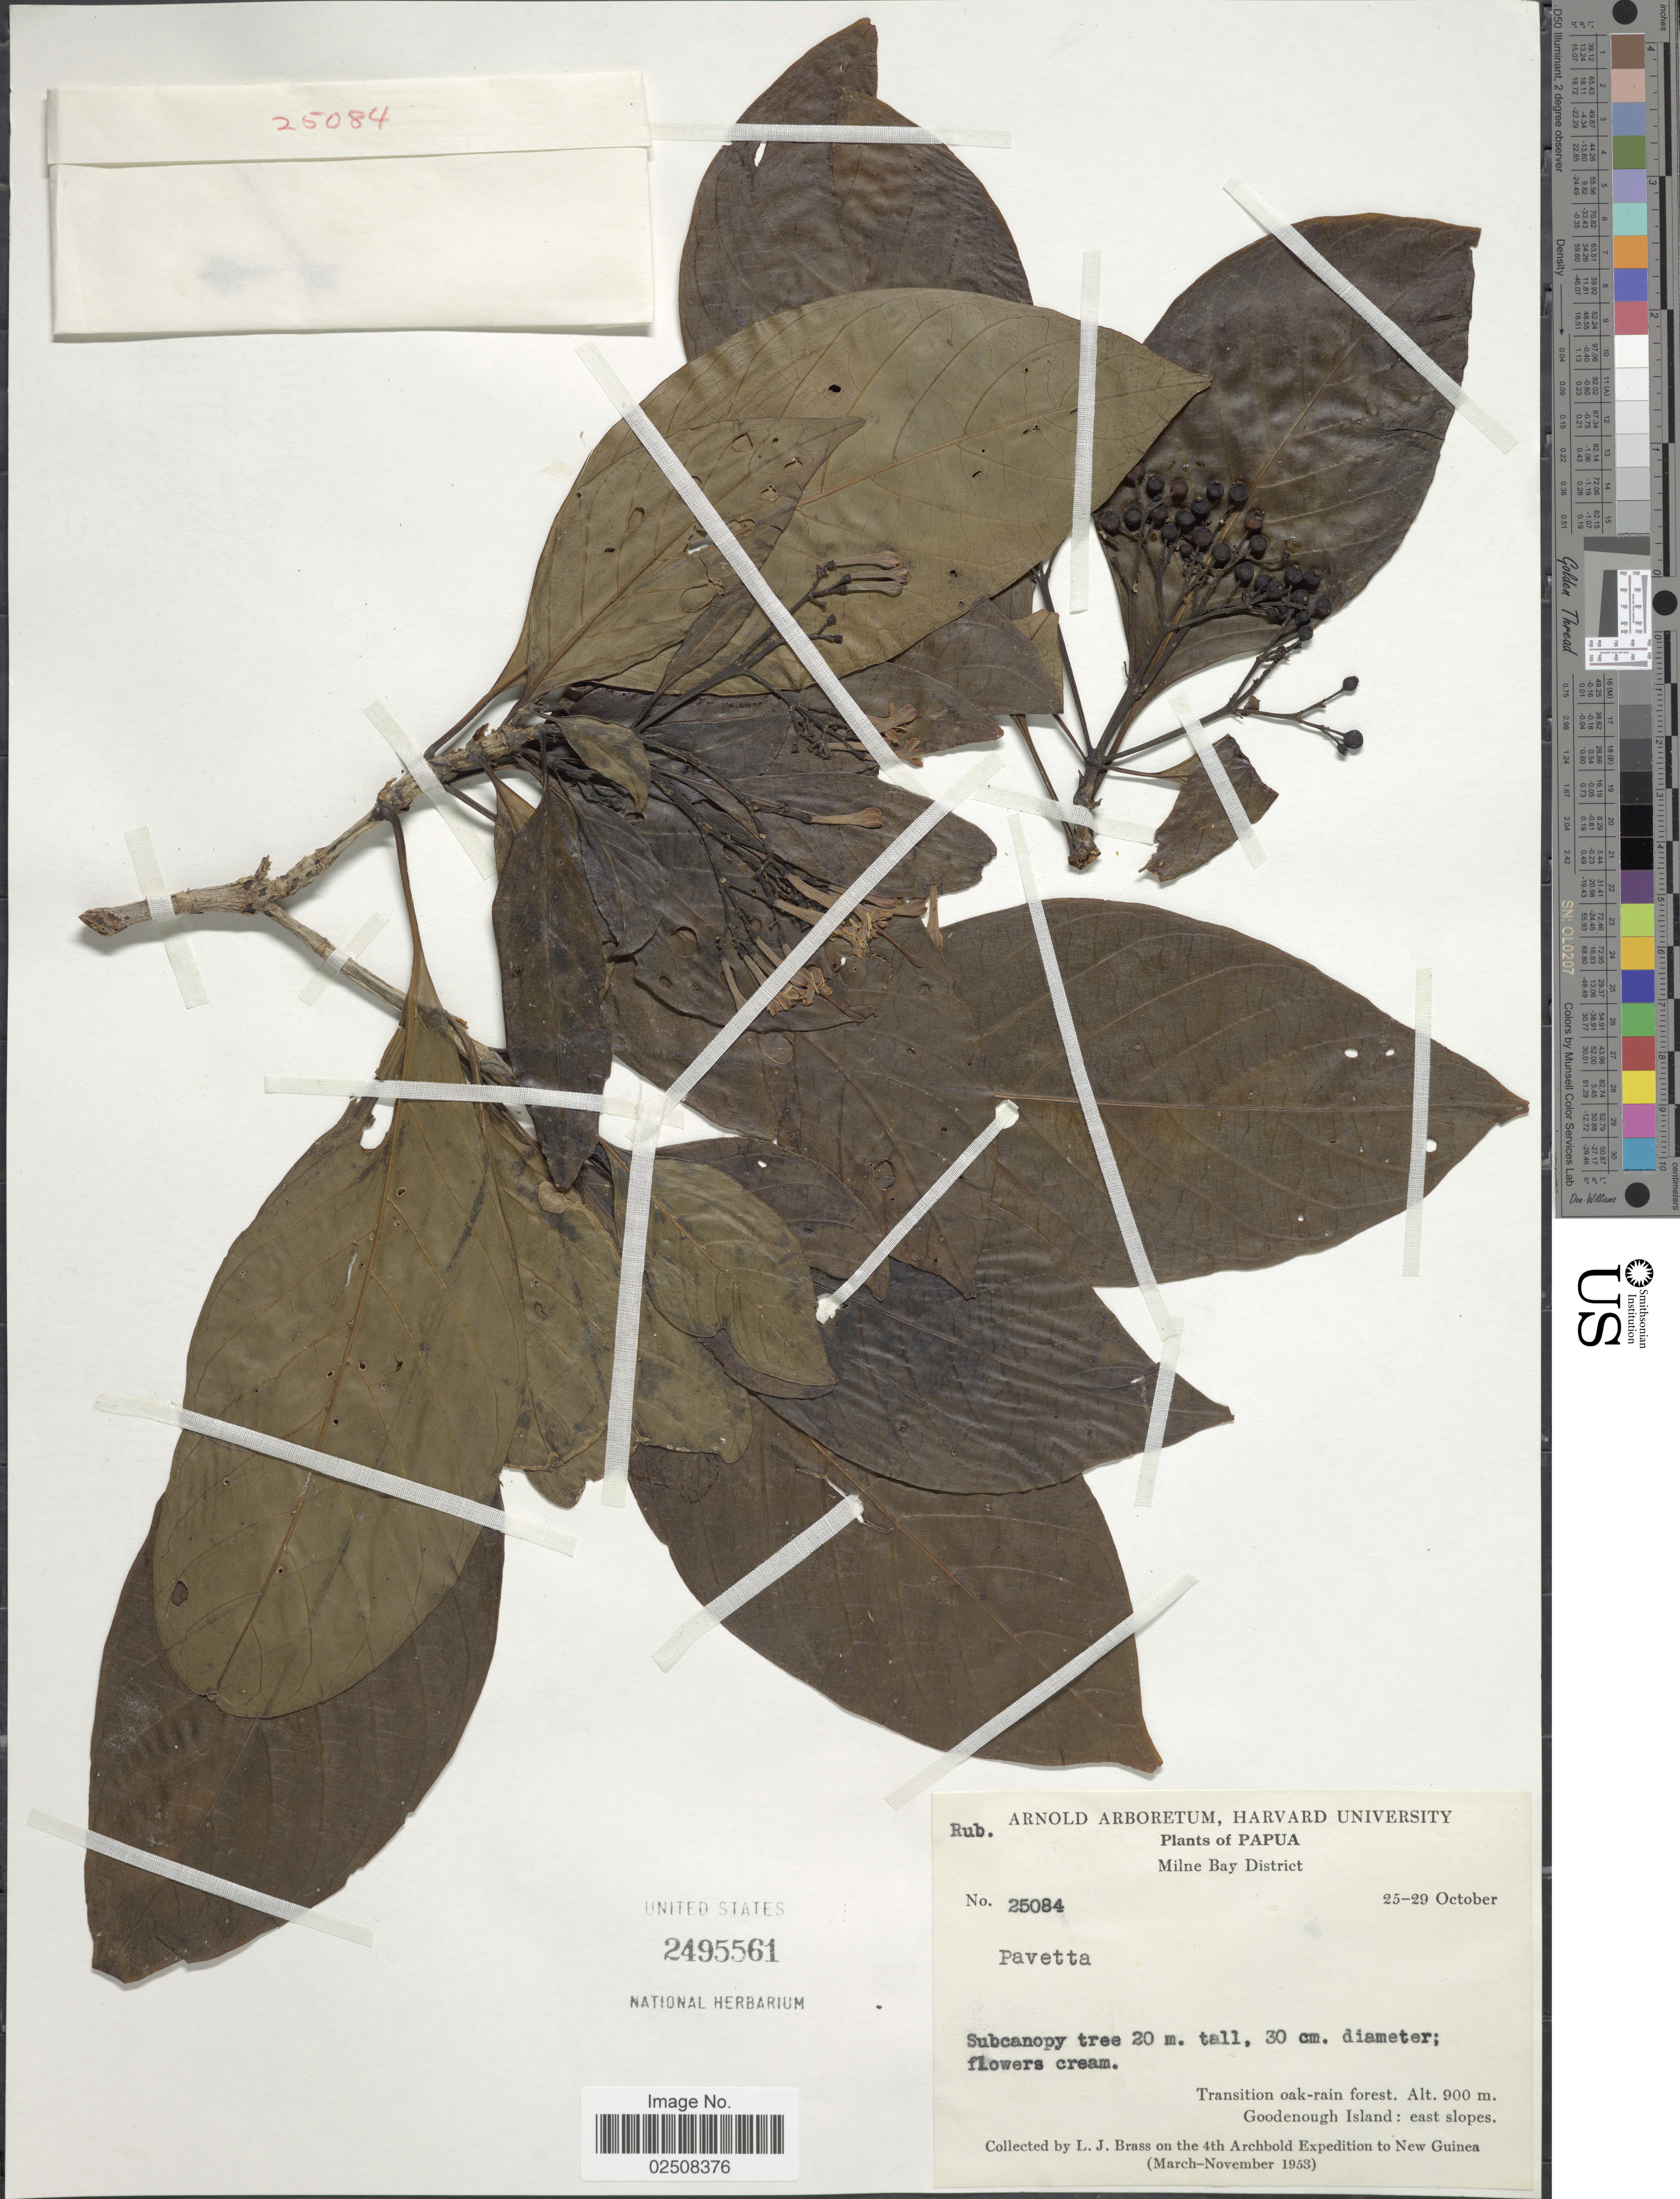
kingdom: Plantae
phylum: Tracheophyta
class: Magnoliopsida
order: Gentianales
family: Rubiaceae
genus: Pavetta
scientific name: Pavetta sp.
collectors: L. J. Brass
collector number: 25084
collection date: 1953-10-25/1953-10-29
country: Papua New Guinea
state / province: Milne Bay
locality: Milne Bay District, Transition oak-rain forest, Goodenough Island: east slopes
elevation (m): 900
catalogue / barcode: US 2495561